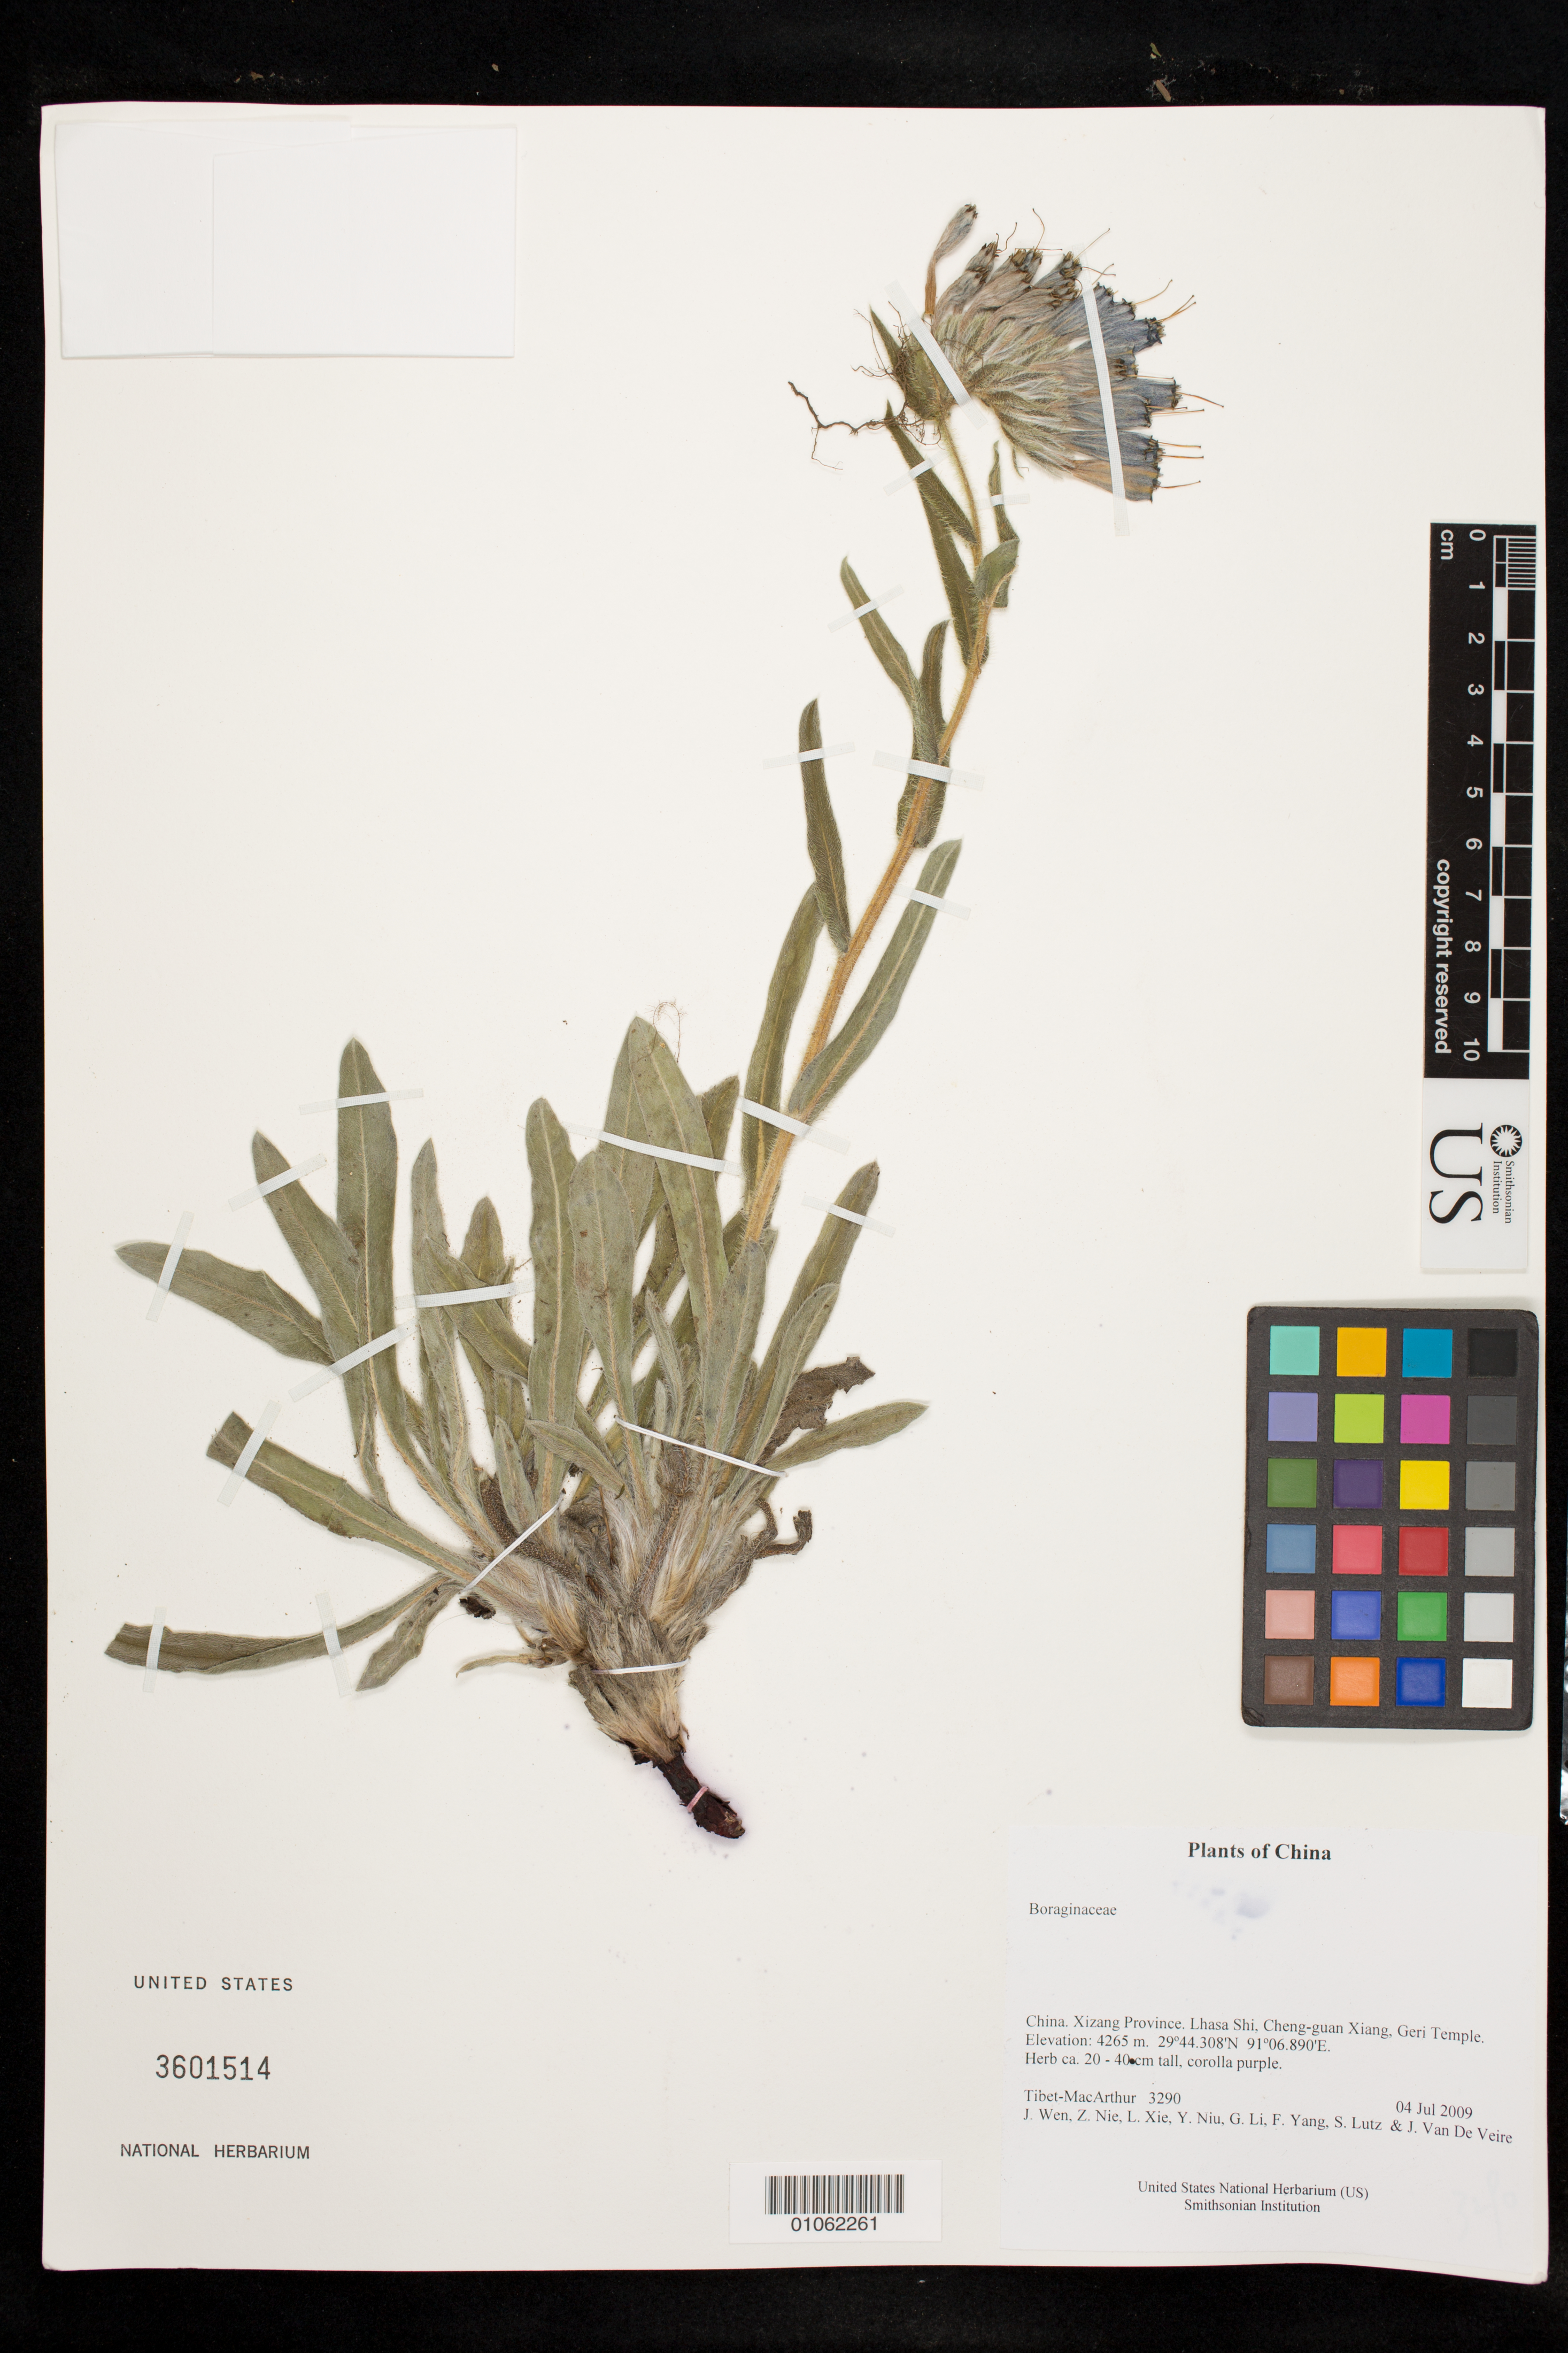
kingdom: Plantae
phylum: Tracheophyta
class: Magnoliopsida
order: Boraginales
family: Boraginaceae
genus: Onosma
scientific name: Onosma hookeri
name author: C.B. Clarke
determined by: Weigend, M.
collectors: Tibet-MacArthur, J. Wen, Z. Nie, L. Xie, Y. Niu, G. Li, F. Yang, S. Lutz & J. Van De Veire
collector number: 3290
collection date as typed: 04 Jul 2009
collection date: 2009-07-04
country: China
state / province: Xizang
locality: Lhasa Shi, Cheng-guan Xiang, Geri Temple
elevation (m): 4265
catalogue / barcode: US 3601514